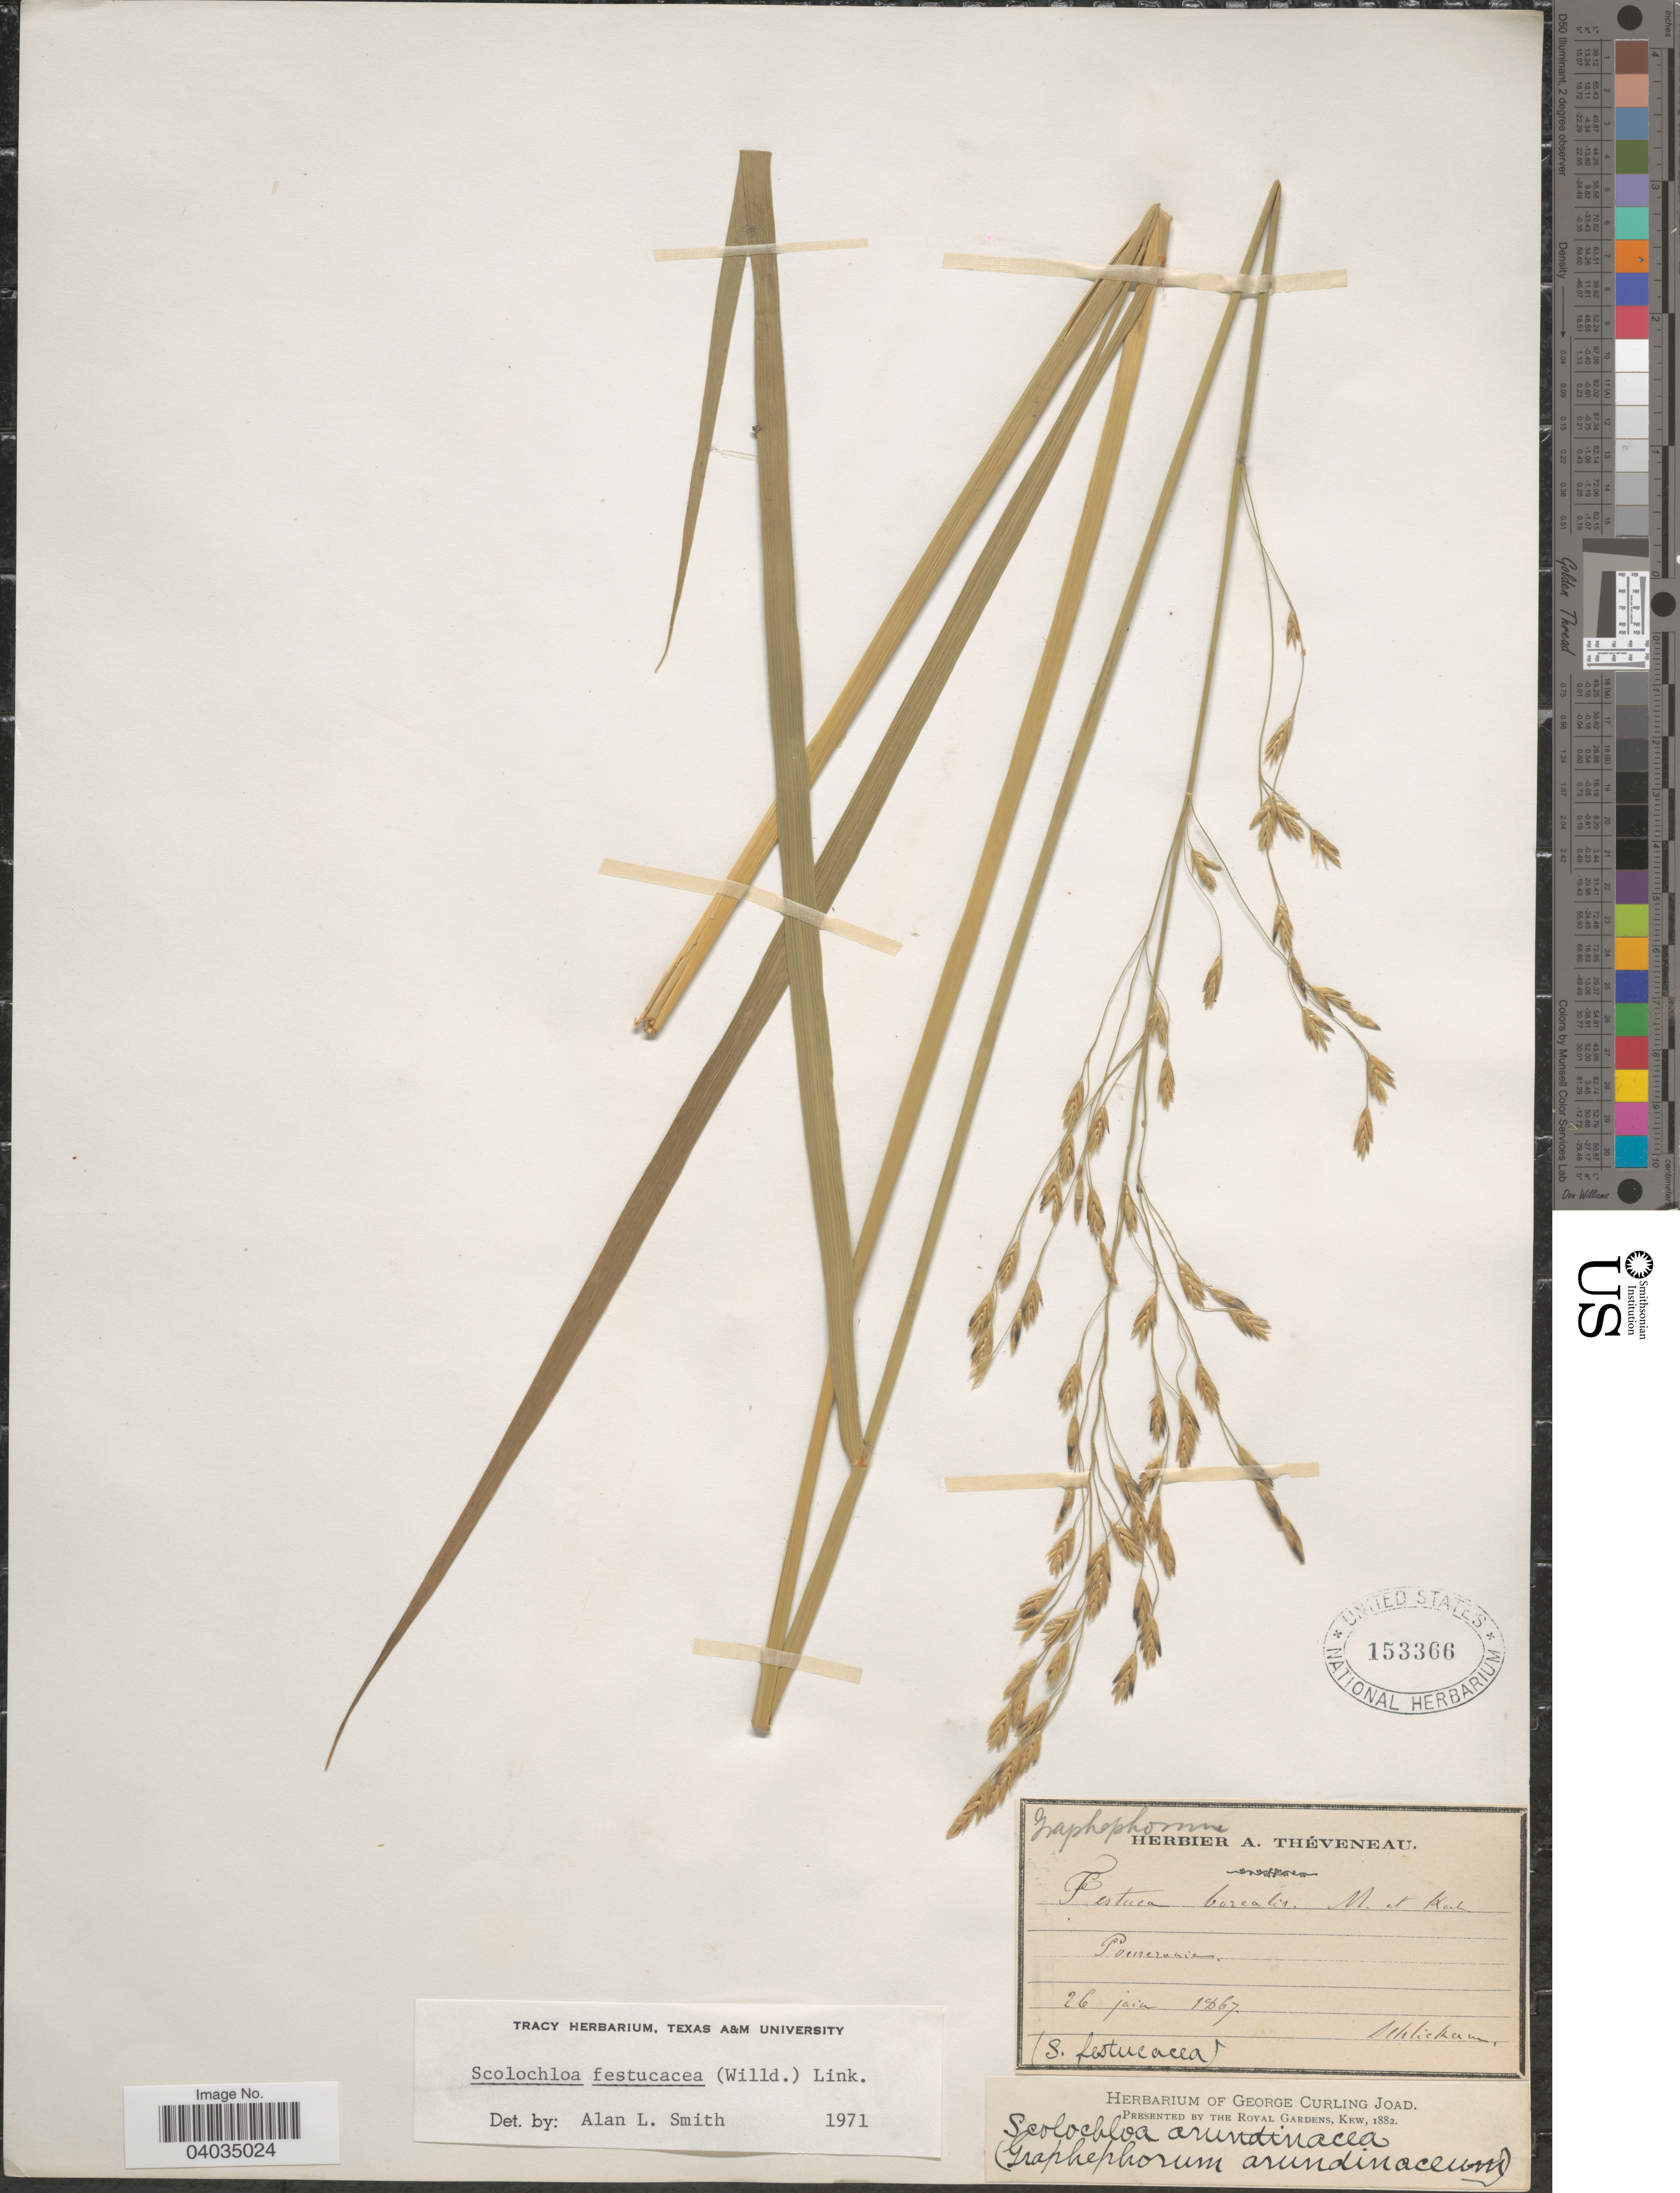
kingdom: Plantae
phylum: Tracheophyta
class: Liliopsida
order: Poales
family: Poaceae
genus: Scolochloa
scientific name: Scolochloa festucacea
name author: (Willd.) Link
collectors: Schlickam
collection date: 1867-06-26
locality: Pomerianian.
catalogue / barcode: US 153366